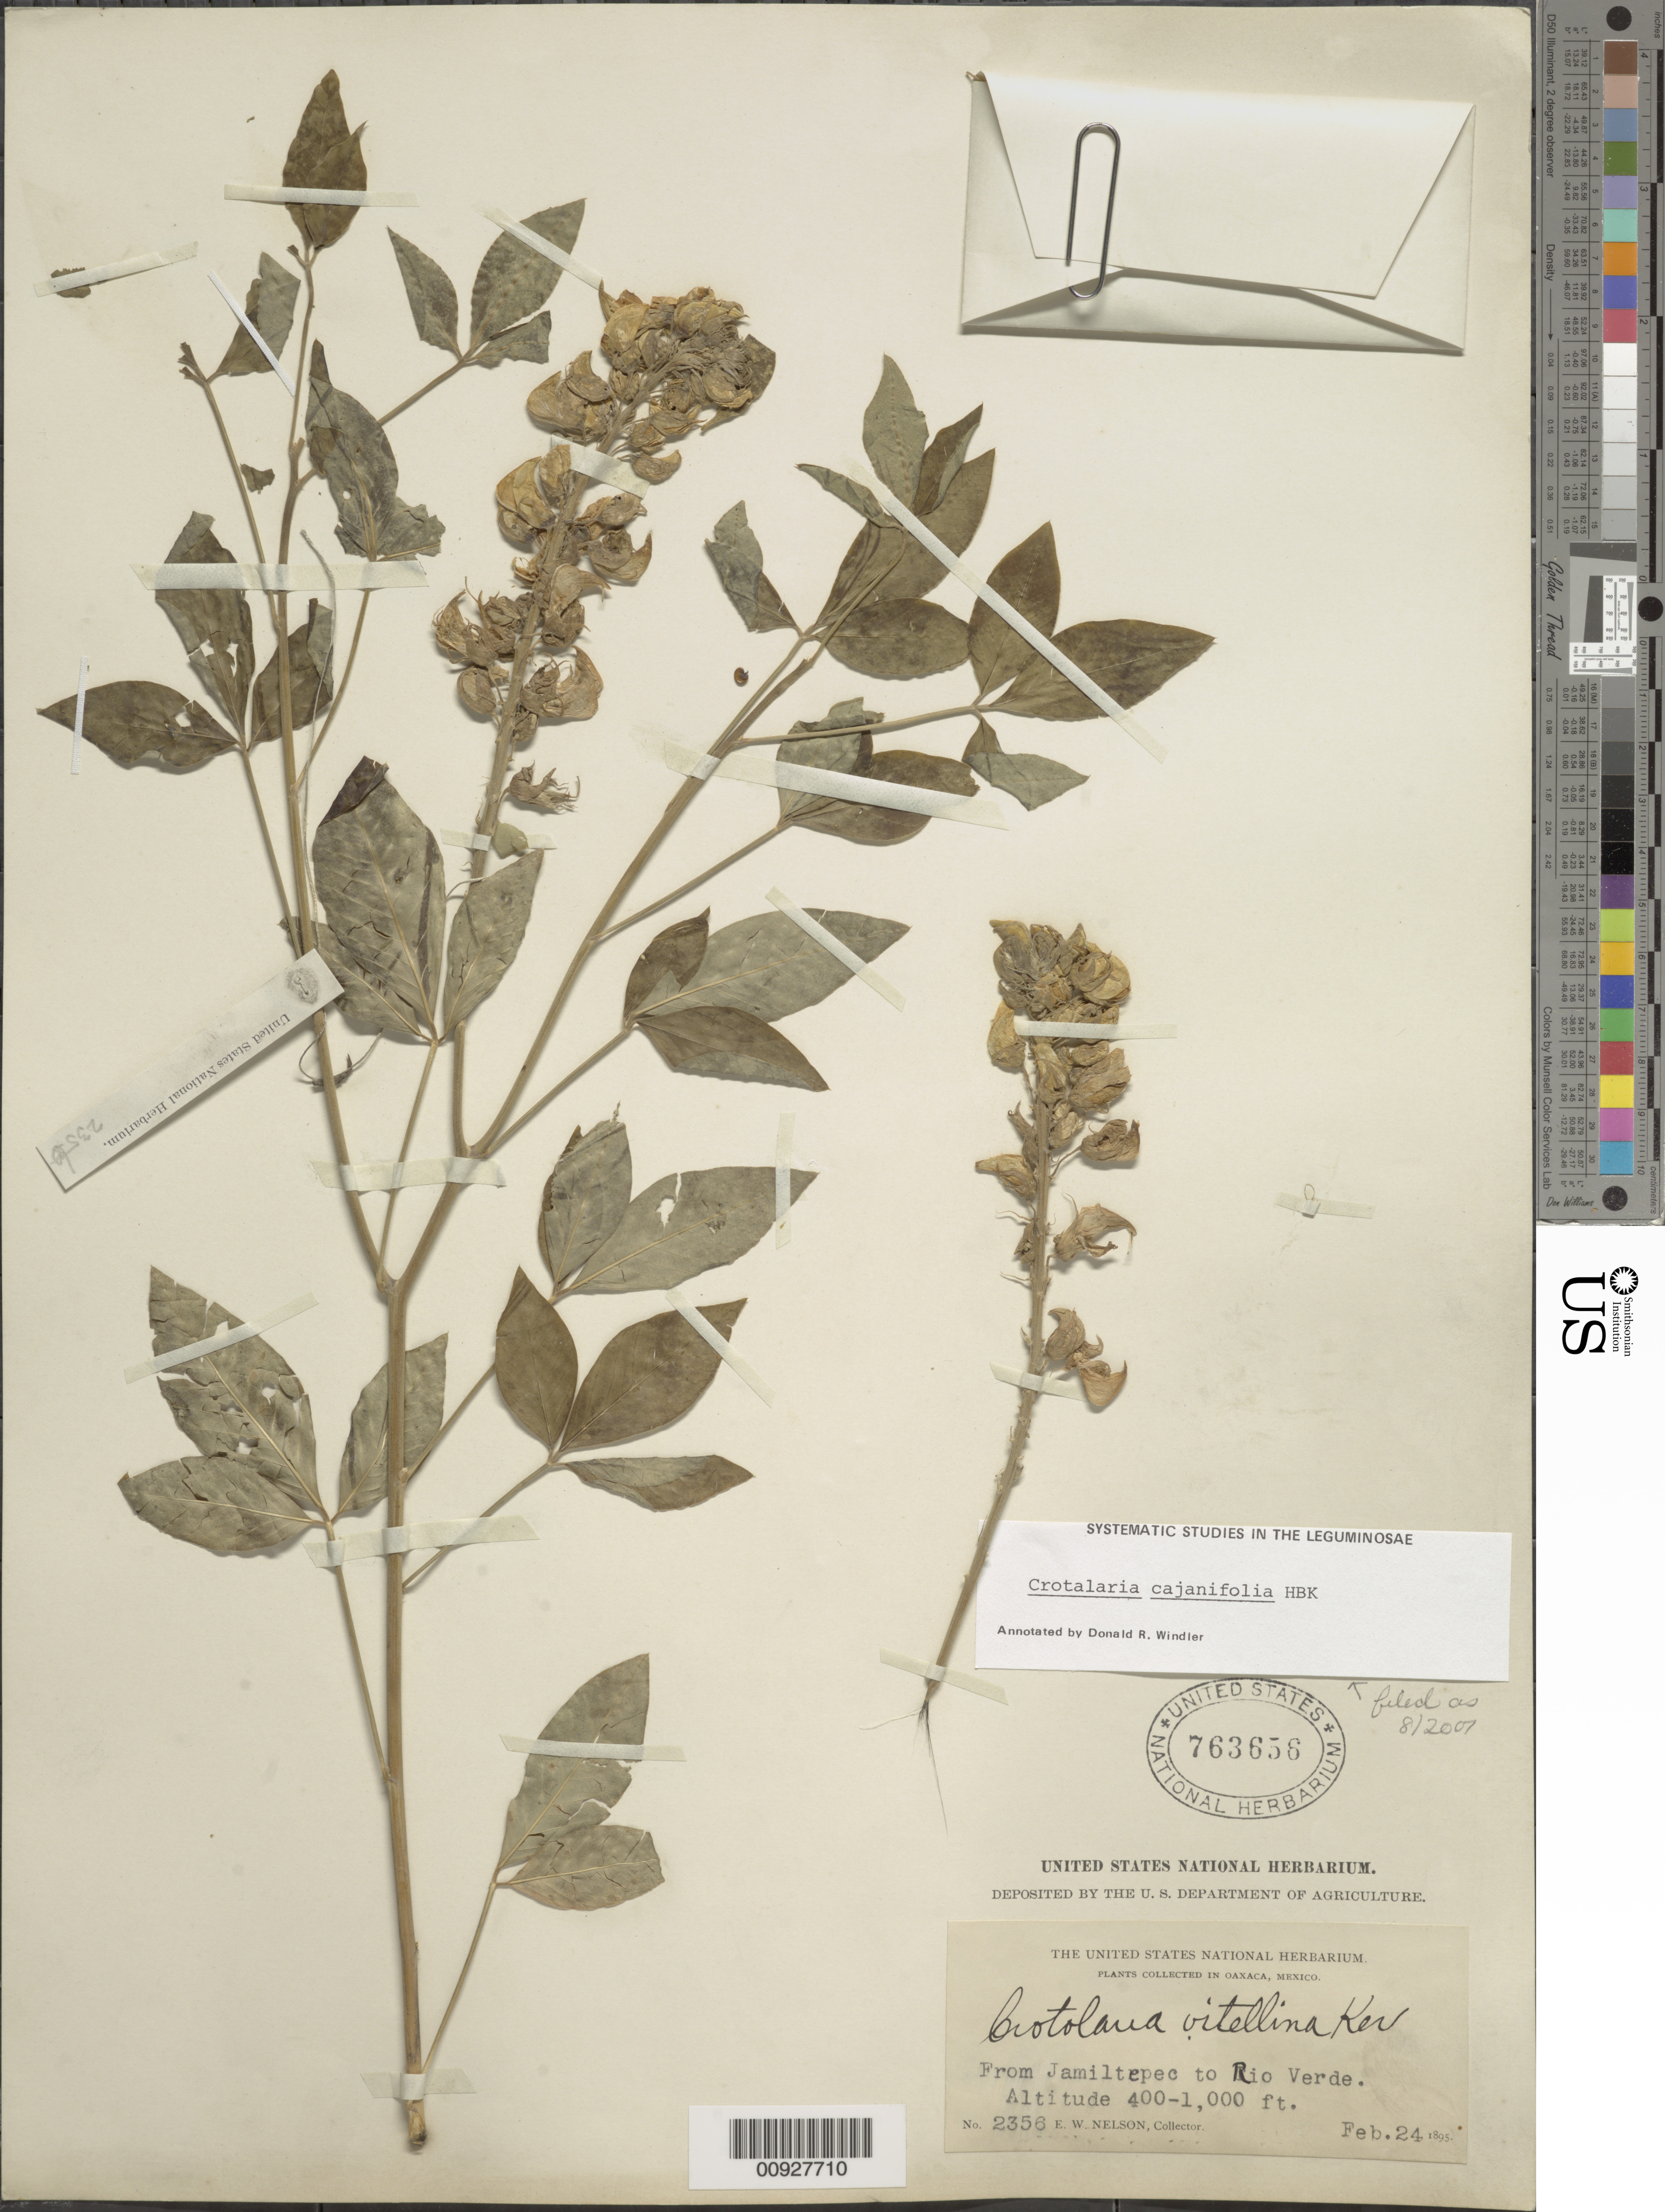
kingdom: Plantae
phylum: Tracheophyta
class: Magnoliopsida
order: Fabales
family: Fabaceae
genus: Crotalaria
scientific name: Crotalaria cajanifolia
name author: Kunth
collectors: E. W. Nelson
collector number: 2356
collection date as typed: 24 Feb 1895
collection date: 1895-02-24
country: Mexico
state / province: Oaxaca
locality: From Jamiltepec to Río Verde.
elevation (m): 122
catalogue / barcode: US 763656